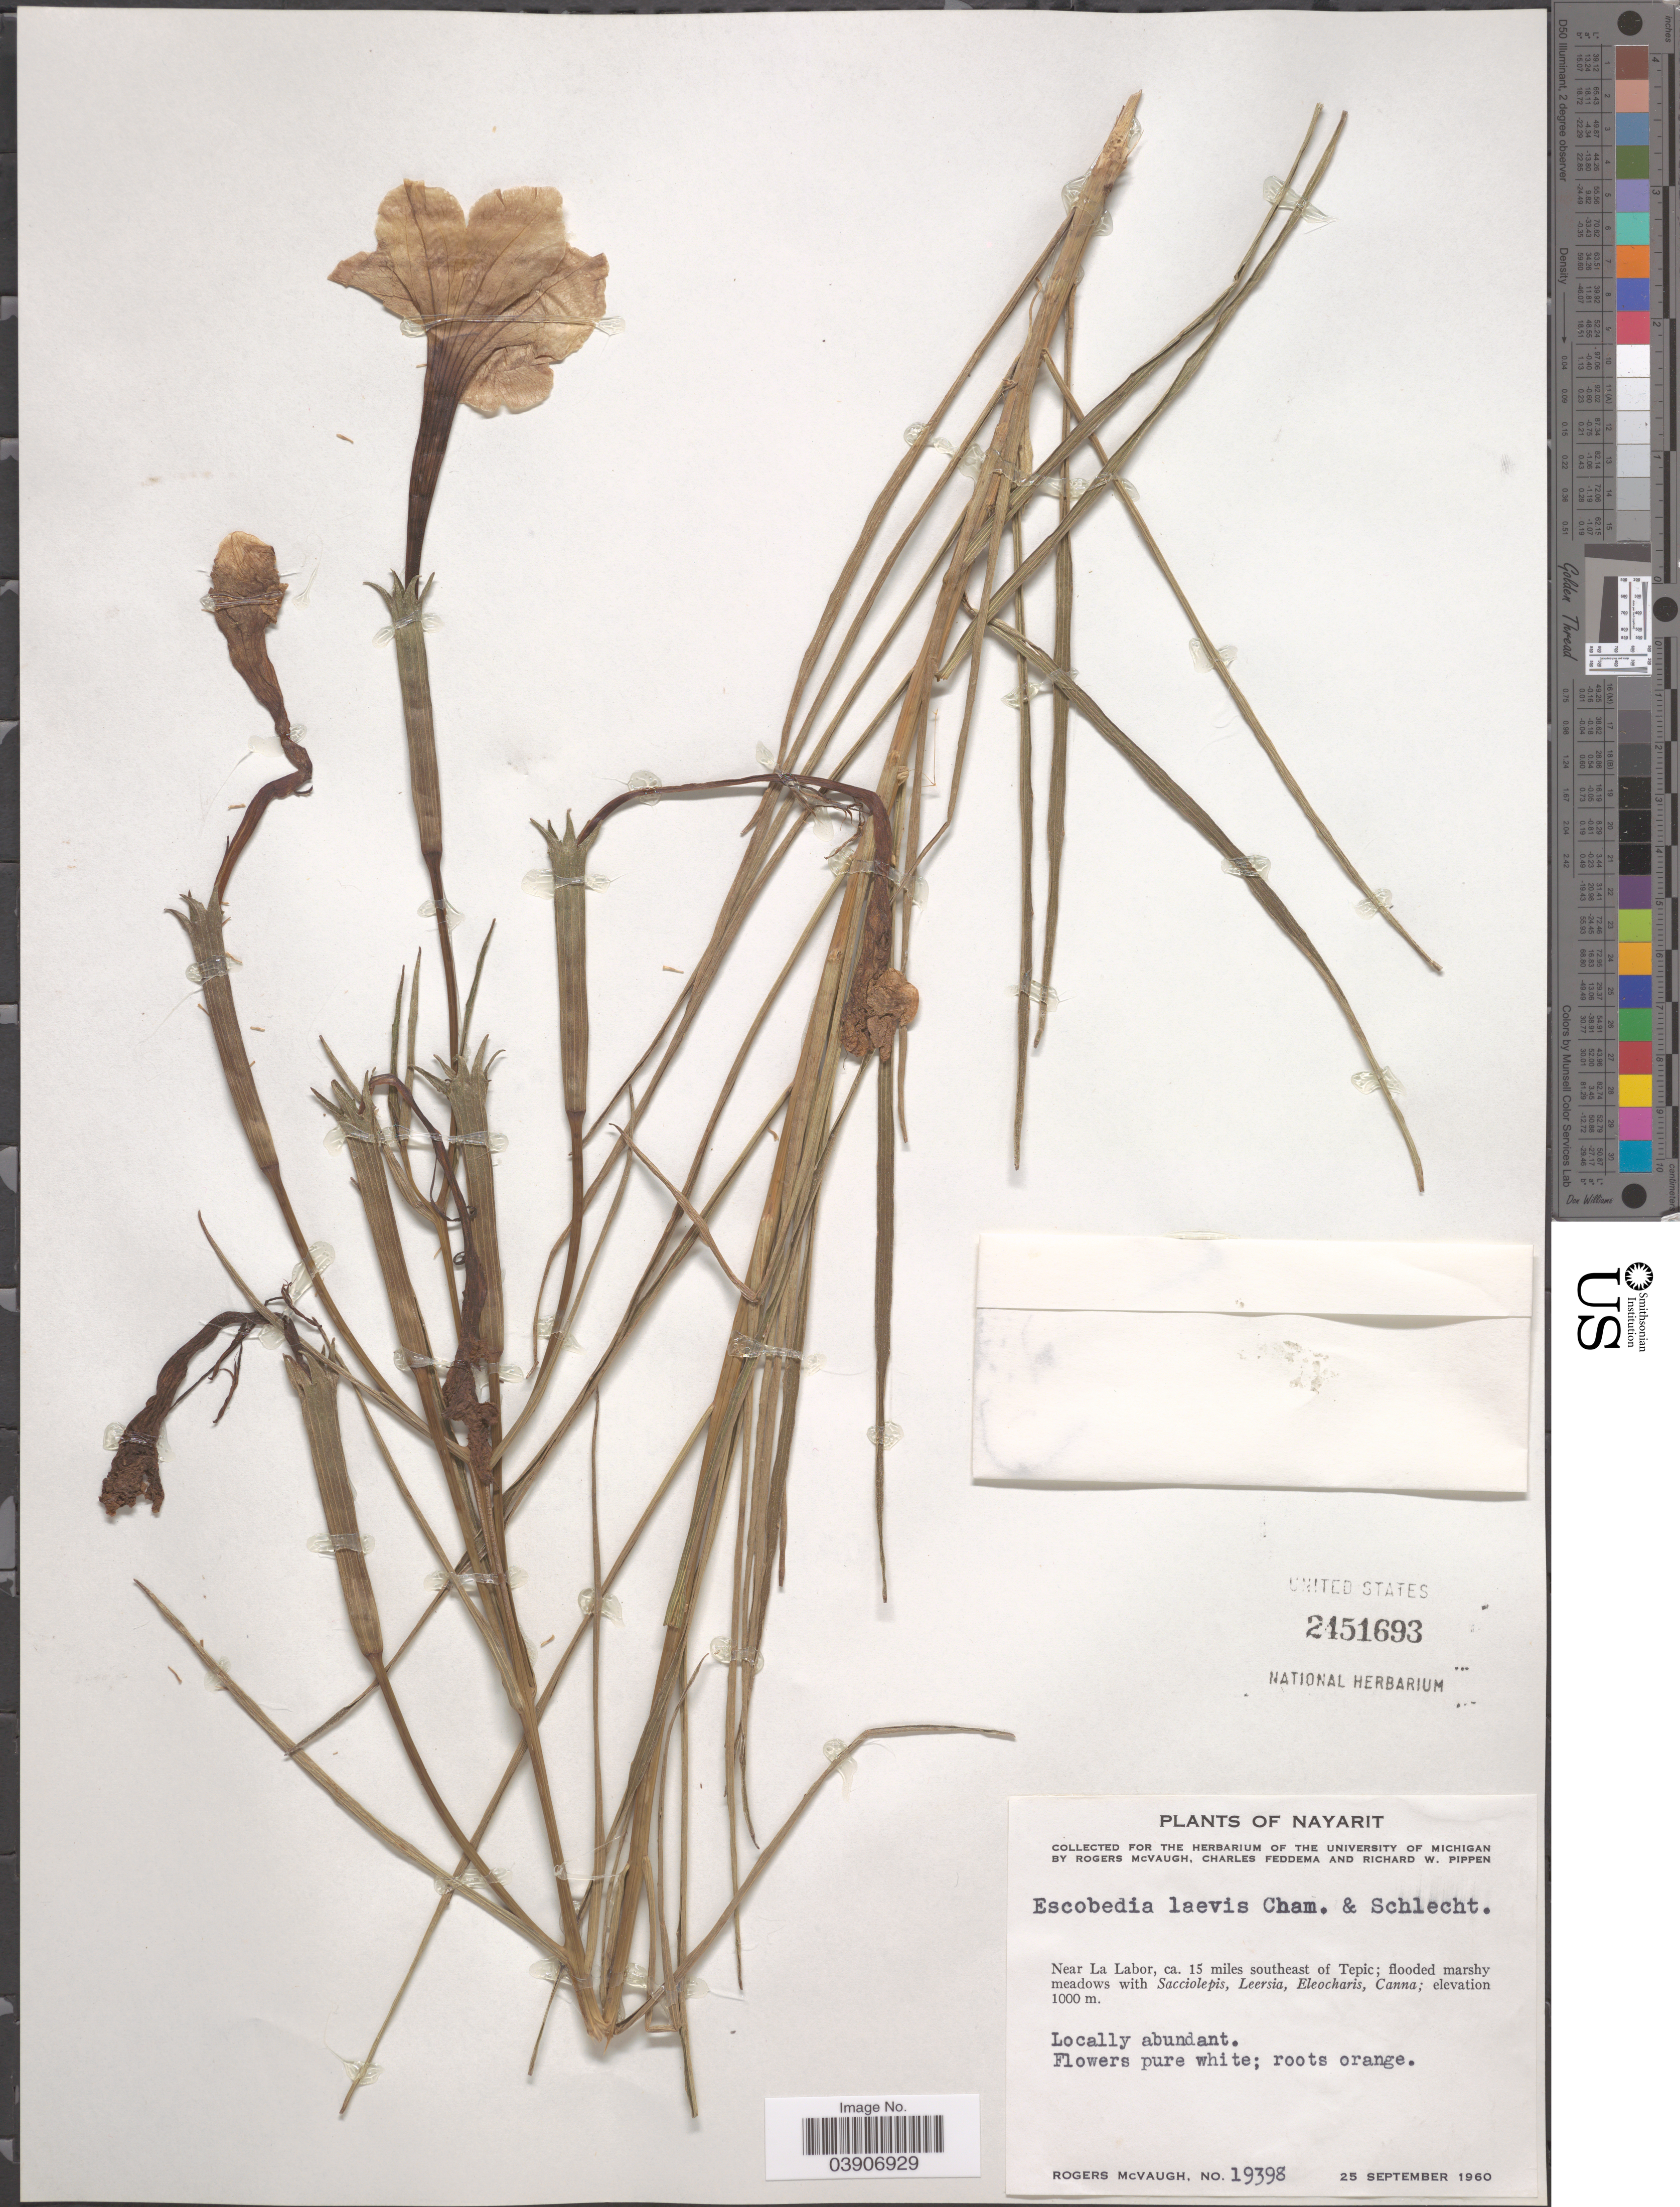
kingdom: Plantae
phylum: Tracheophyta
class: Magnoliopsida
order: Lamiales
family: Orobanchaceae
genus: Escobedia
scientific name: Escobedia laevis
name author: Schltdl. & Cham.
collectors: R. McVaugh, C. Feddema & R. W. Pippen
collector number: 19398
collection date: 1960-09-25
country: Mexico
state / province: Nayarit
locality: Near La Labor, ca. 15 miles southeast of Tepic.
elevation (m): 1000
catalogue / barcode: US 2451693